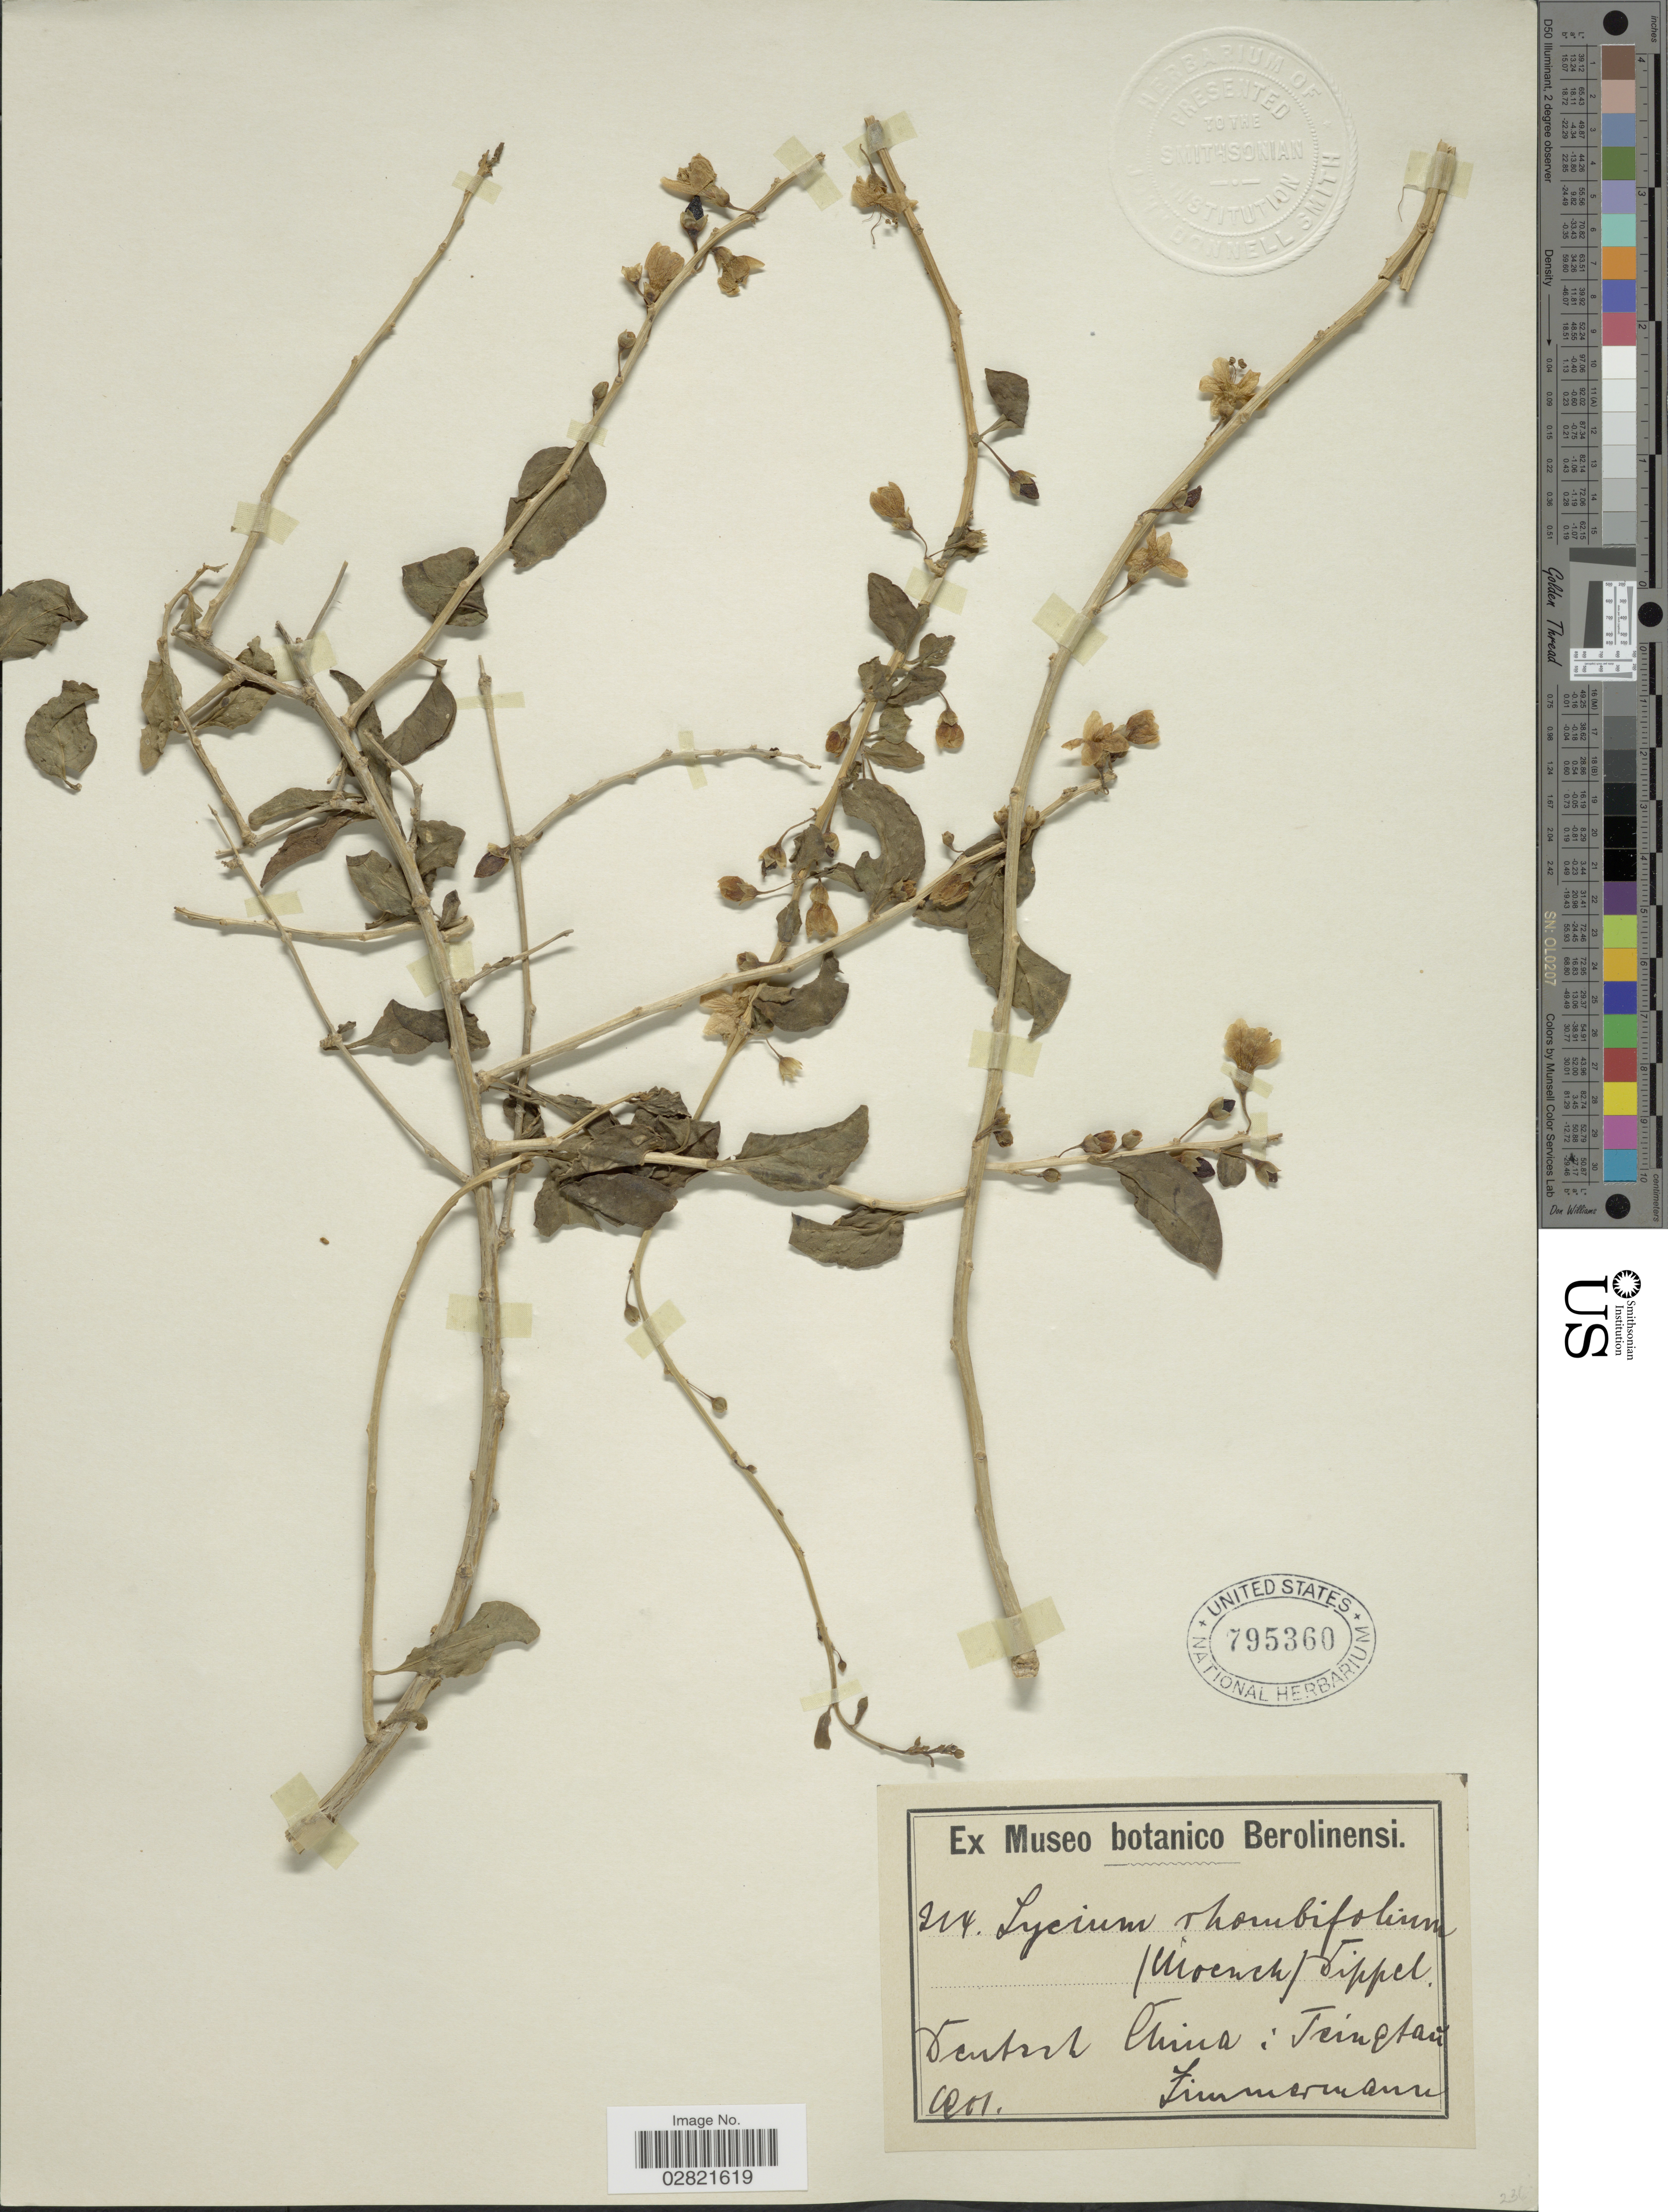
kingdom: Plantae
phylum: Tracheophyta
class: Magnoliopsida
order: Solanales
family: Solanaceae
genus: Lycium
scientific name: Lycium chinense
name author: Mill.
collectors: -. Zimmermann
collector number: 214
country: China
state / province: Qinghai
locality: Deutsch China: Tsinghai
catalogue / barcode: US 795360